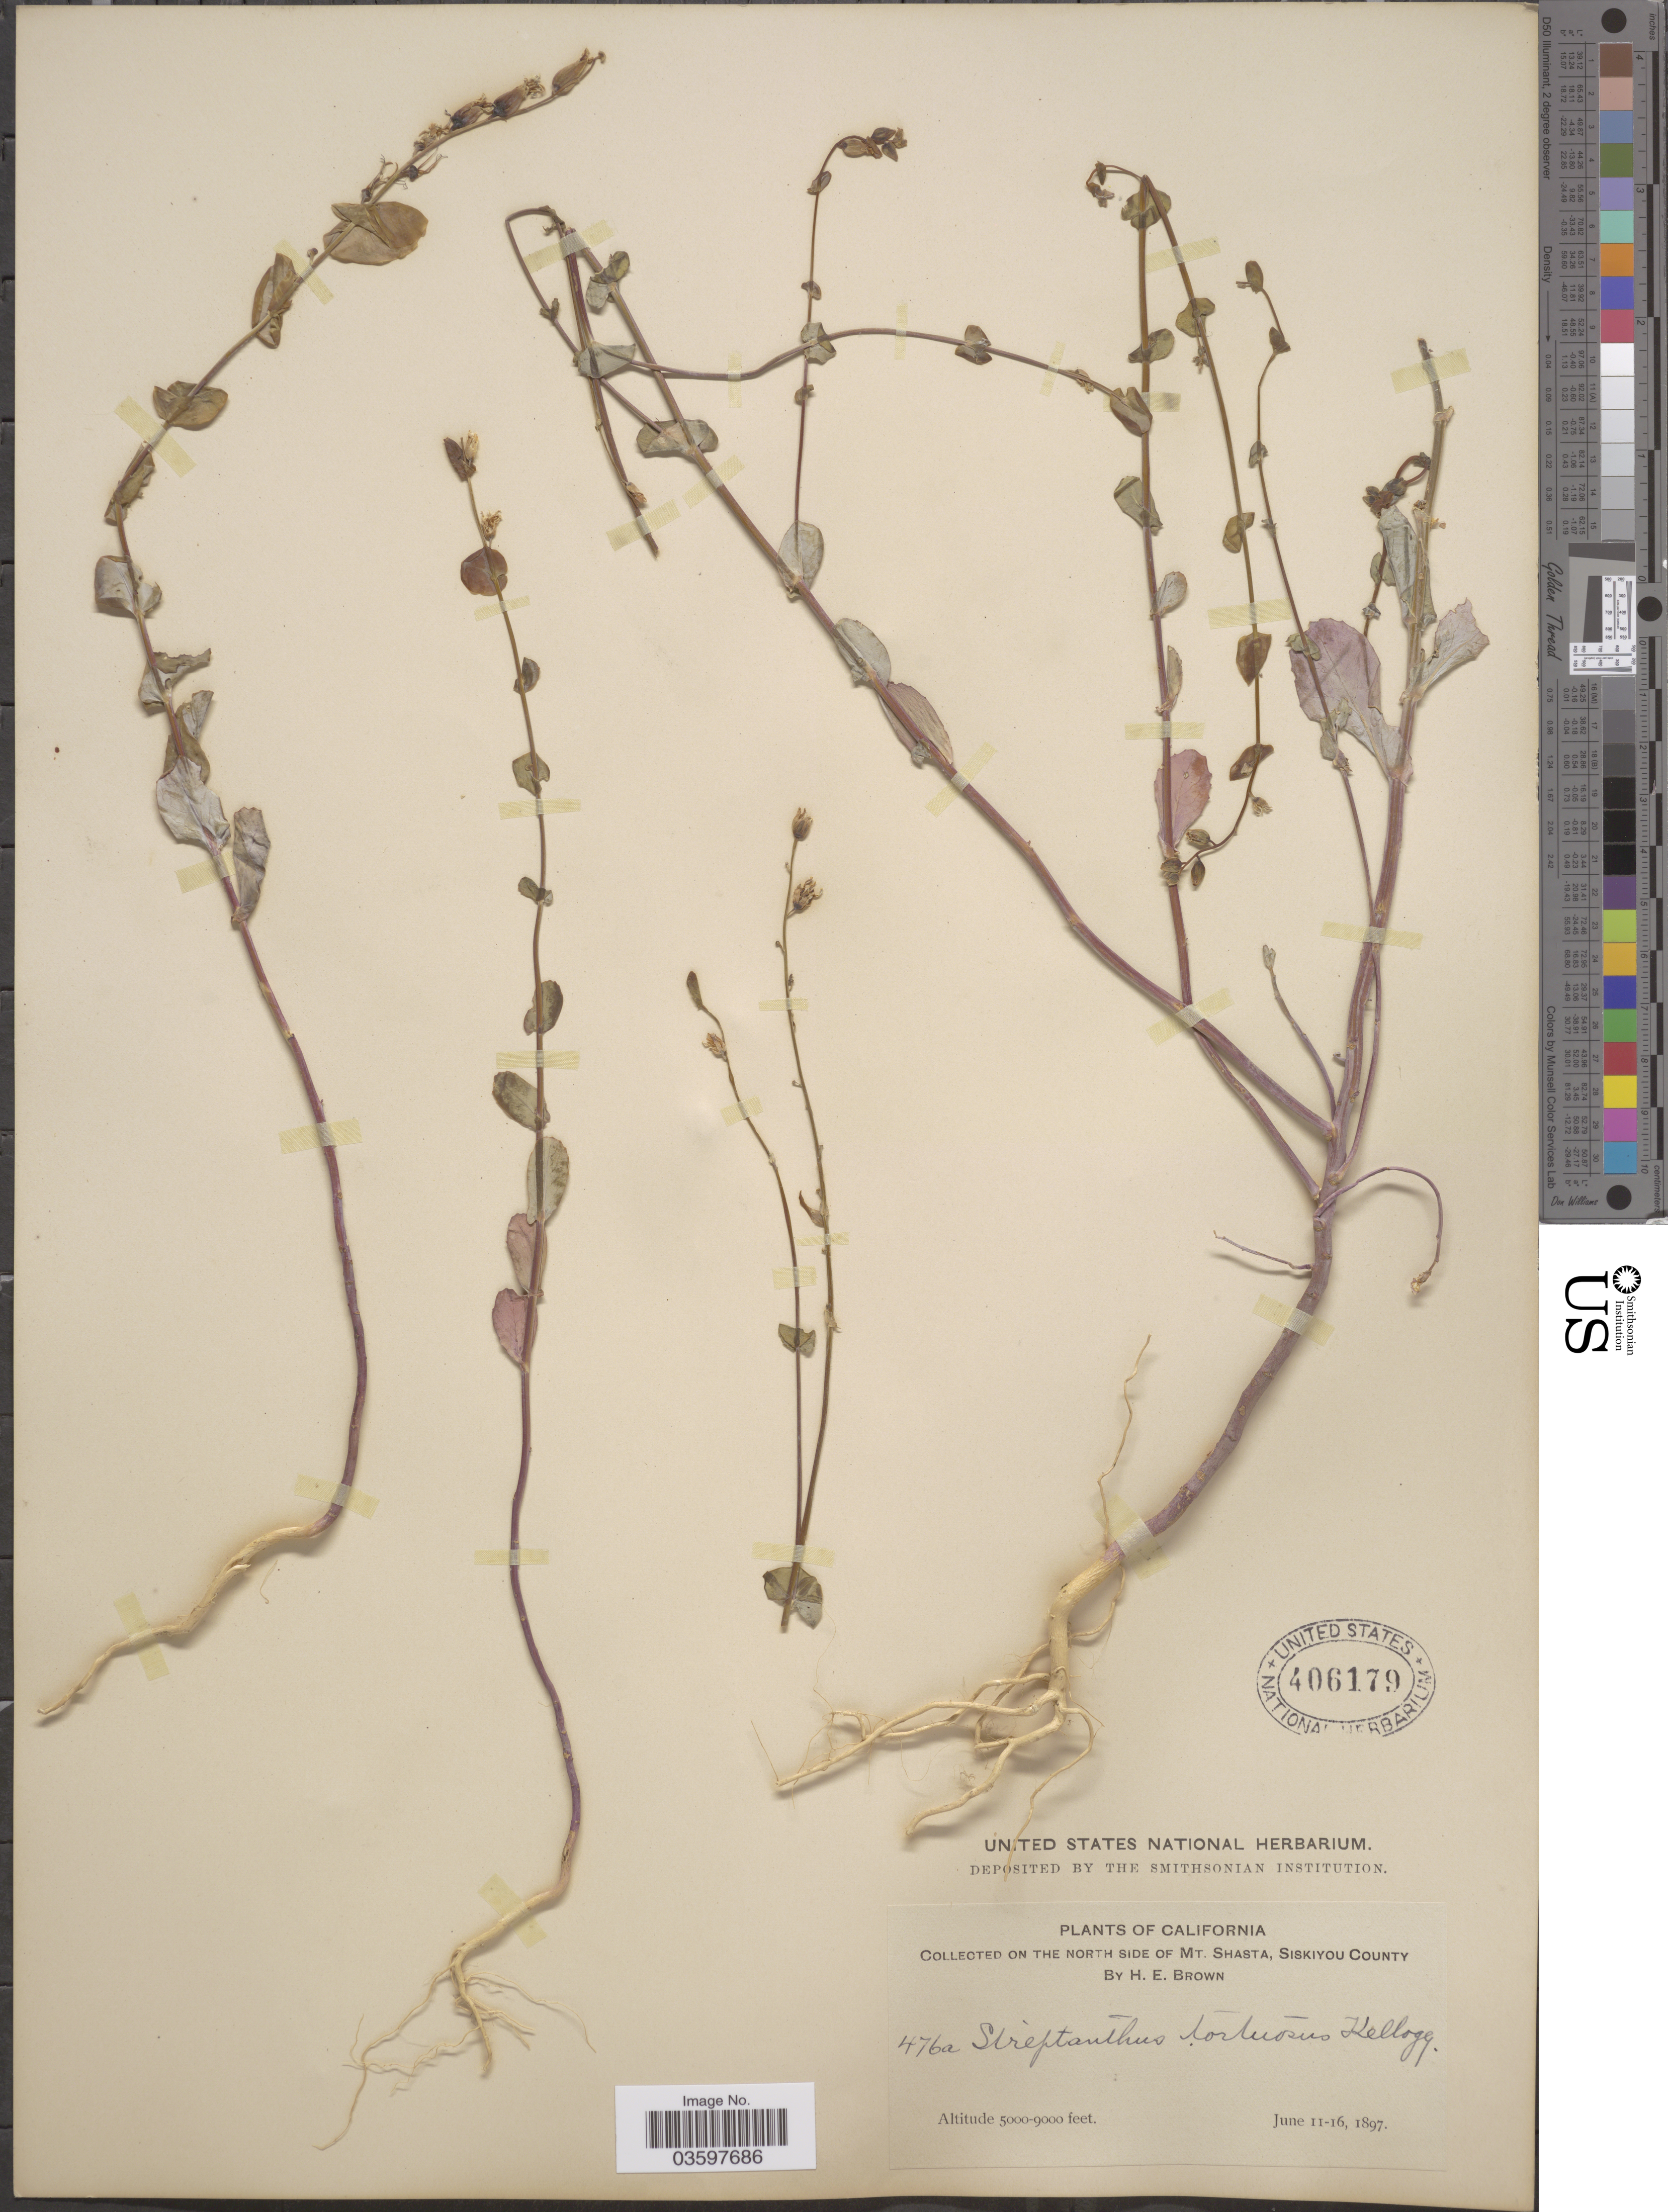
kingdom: Plantae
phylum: Tracheophyta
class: Magnoliopsida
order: Brassicales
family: Brassicaceae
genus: Streptanthus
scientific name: Streptanthus tortuosus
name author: Kellogg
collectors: H. E. Brown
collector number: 476a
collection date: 1897-06-11/1897-06-16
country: United States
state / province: California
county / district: Siskiyou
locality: On the North side of Mt. Shasta, Siskiyou County.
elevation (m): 1524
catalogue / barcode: US 406179